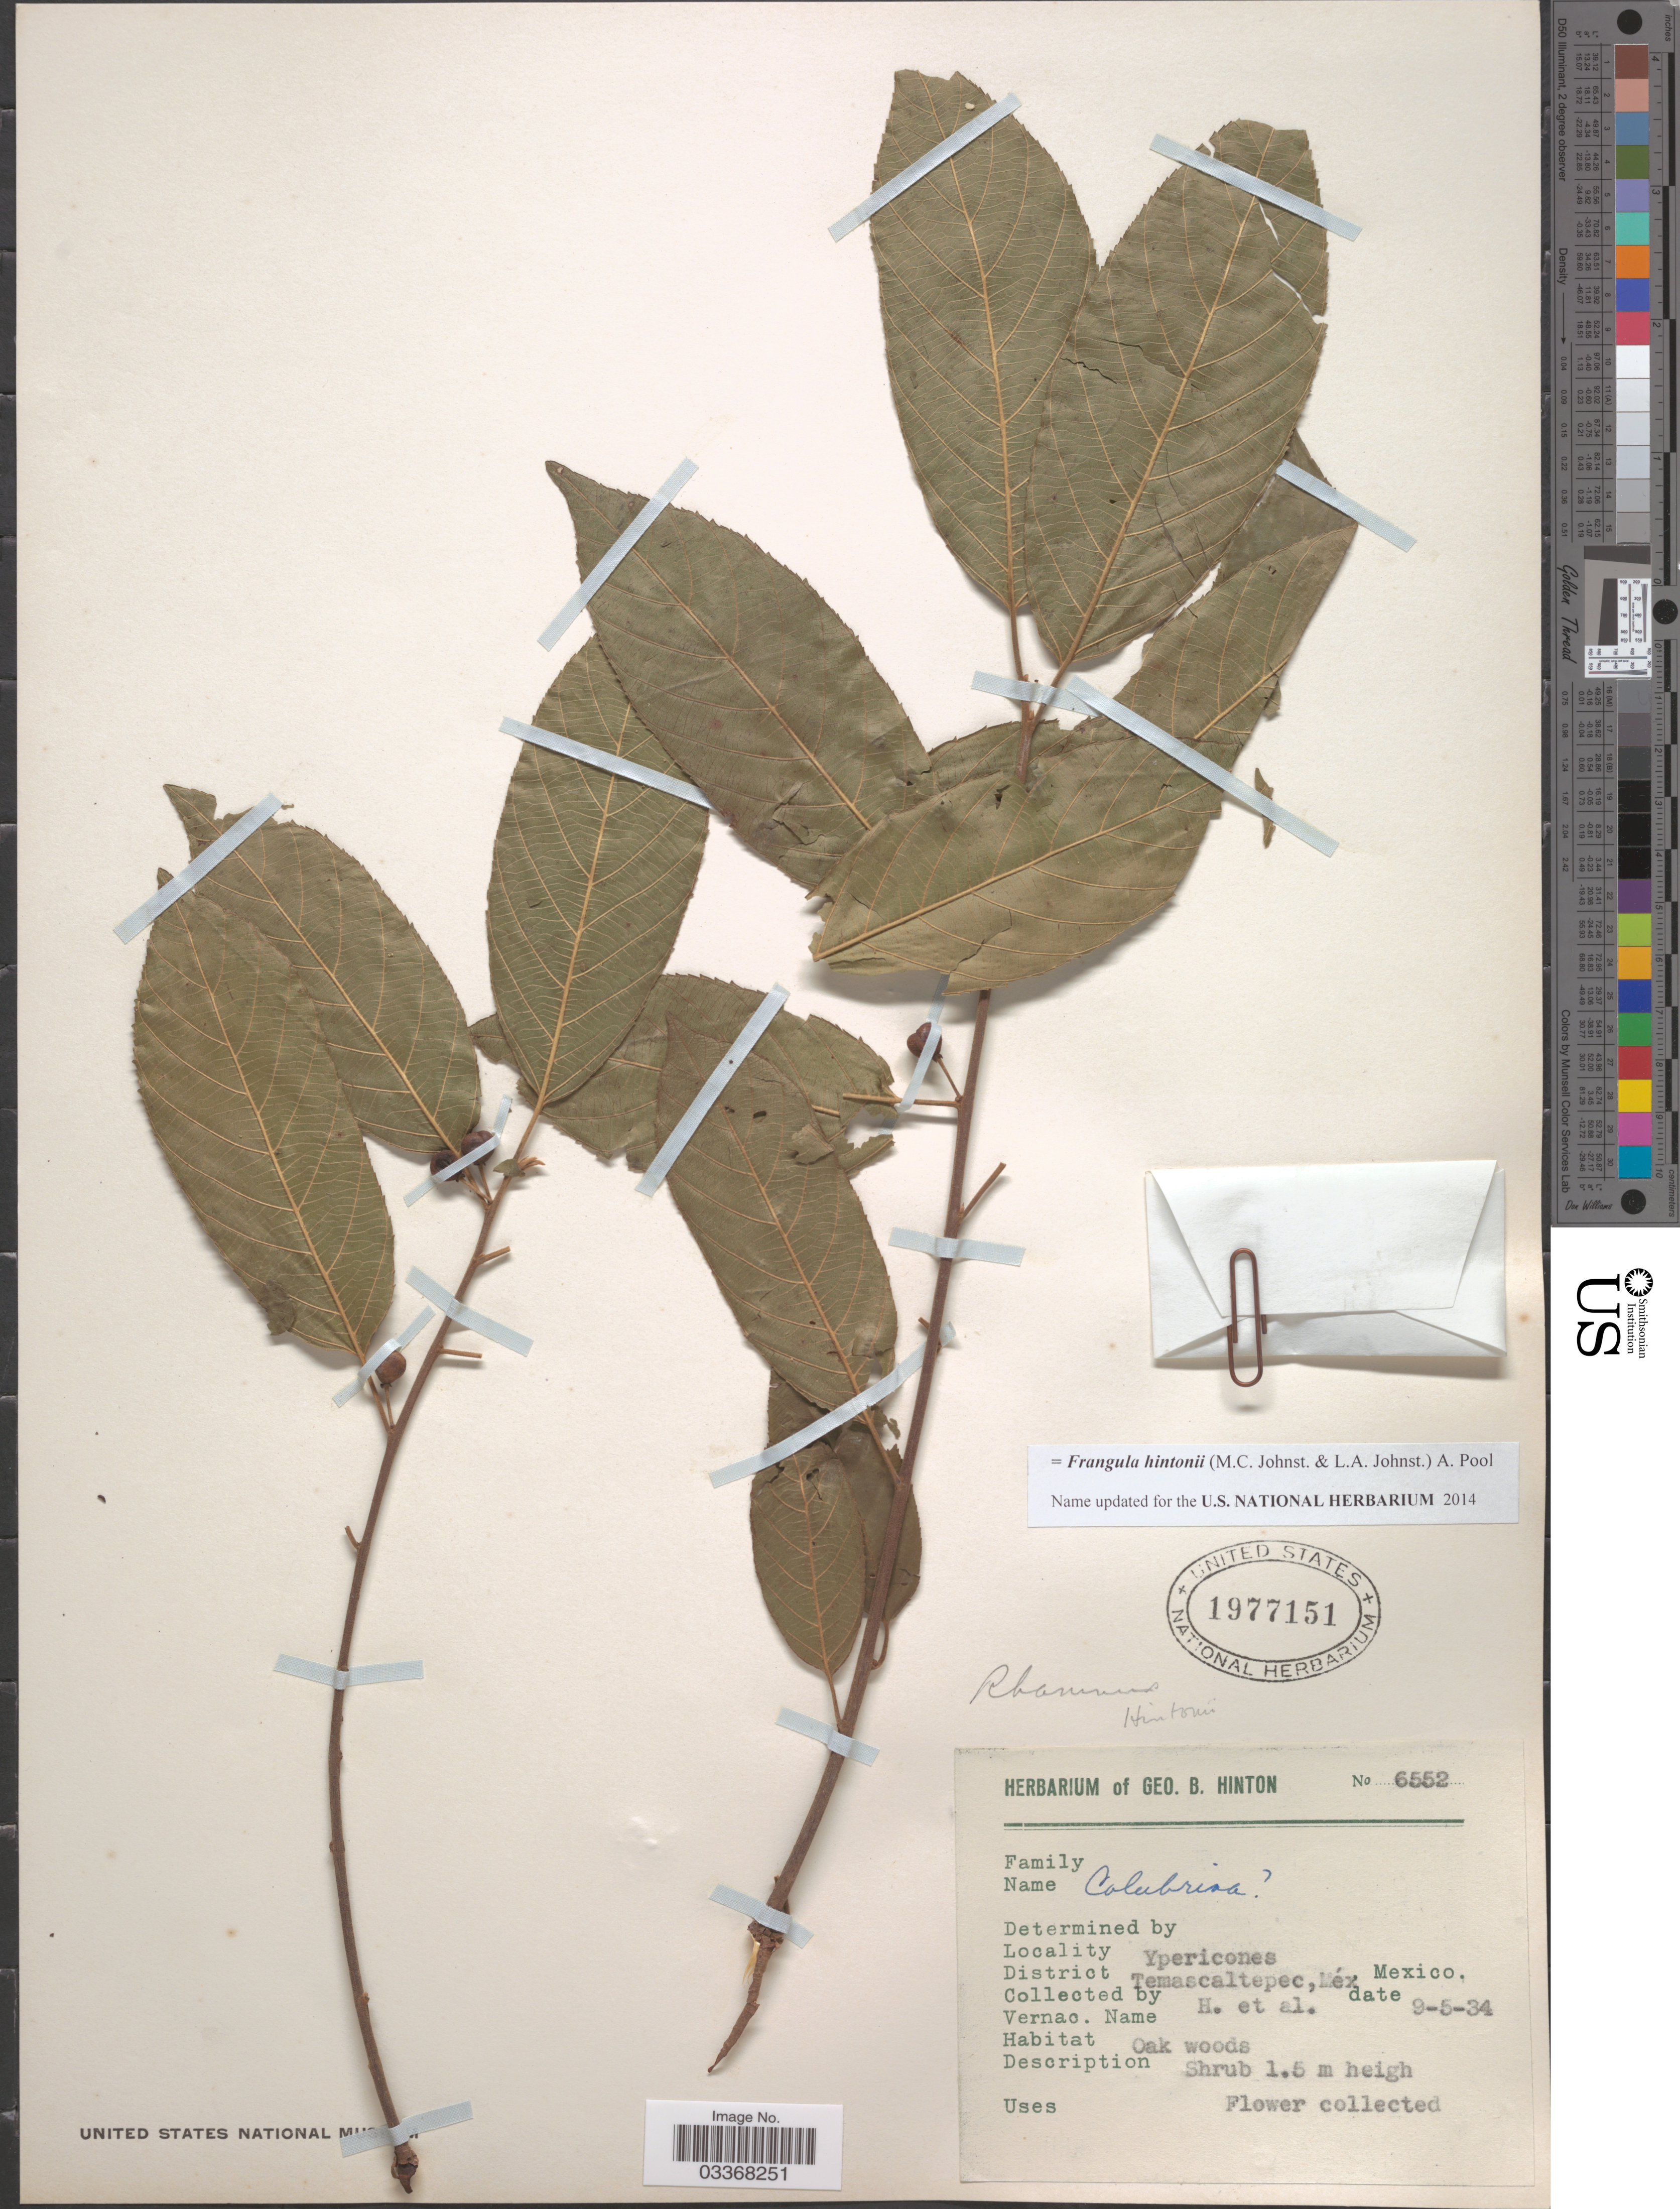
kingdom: Plantae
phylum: Tracheophyta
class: Magnoliopsida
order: Rosales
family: Rhamnaceae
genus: Frangula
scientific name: Frangula hintonii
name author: (M.C. Johnst. & L.A. Johnst.) A. Pool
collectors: G. B. Hinton & et al.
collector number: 6552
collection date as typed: Transcribed d/m/y: 5/9/34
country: Mexico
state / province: México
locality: Ypericones, District Temascaltepec.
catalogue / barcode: US 1977151